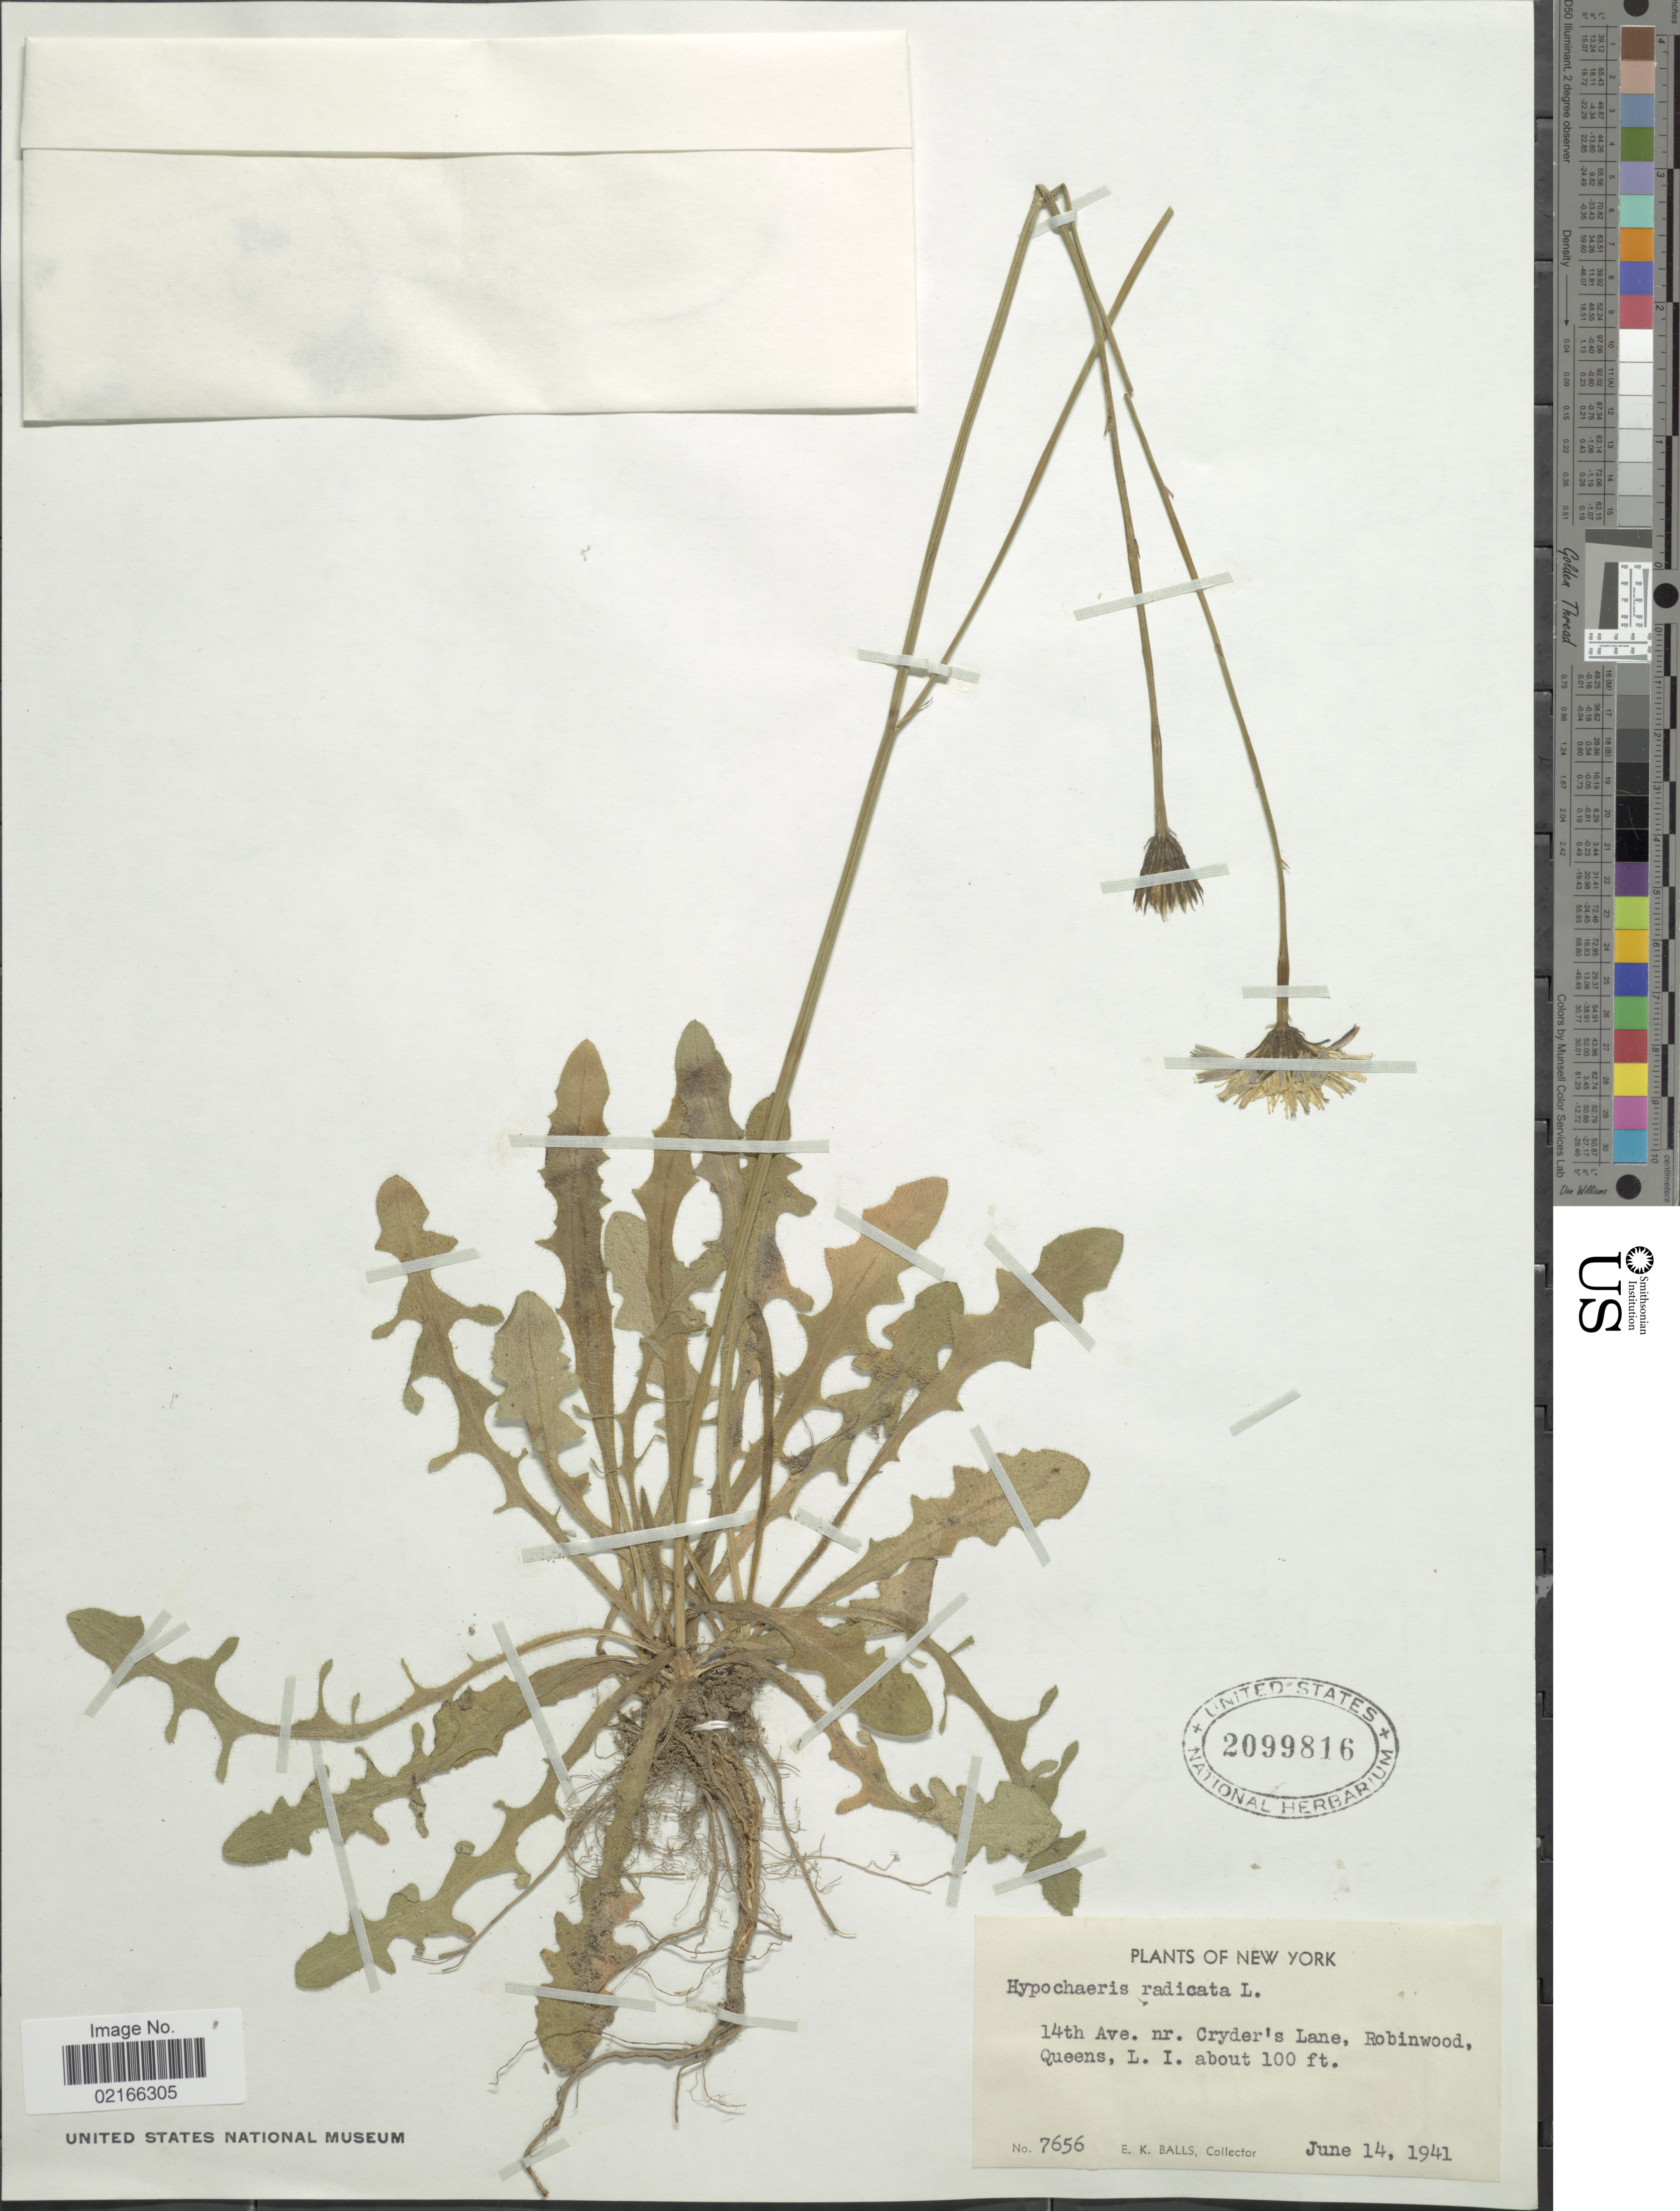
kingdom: Plantae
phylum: Tracheophyta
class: Magnoliopsida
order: Asterales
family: Asteraceae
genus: Hypochaeris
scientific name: Hypochaeris radicata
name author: L.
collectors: E. K. Balls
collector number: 7656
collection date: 1941-06-14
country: United States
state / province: New York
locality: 14th Ave. nr. Cryder's Lane, Robinwood, Queens, L. I.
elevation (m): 30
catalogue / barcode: US 2099816